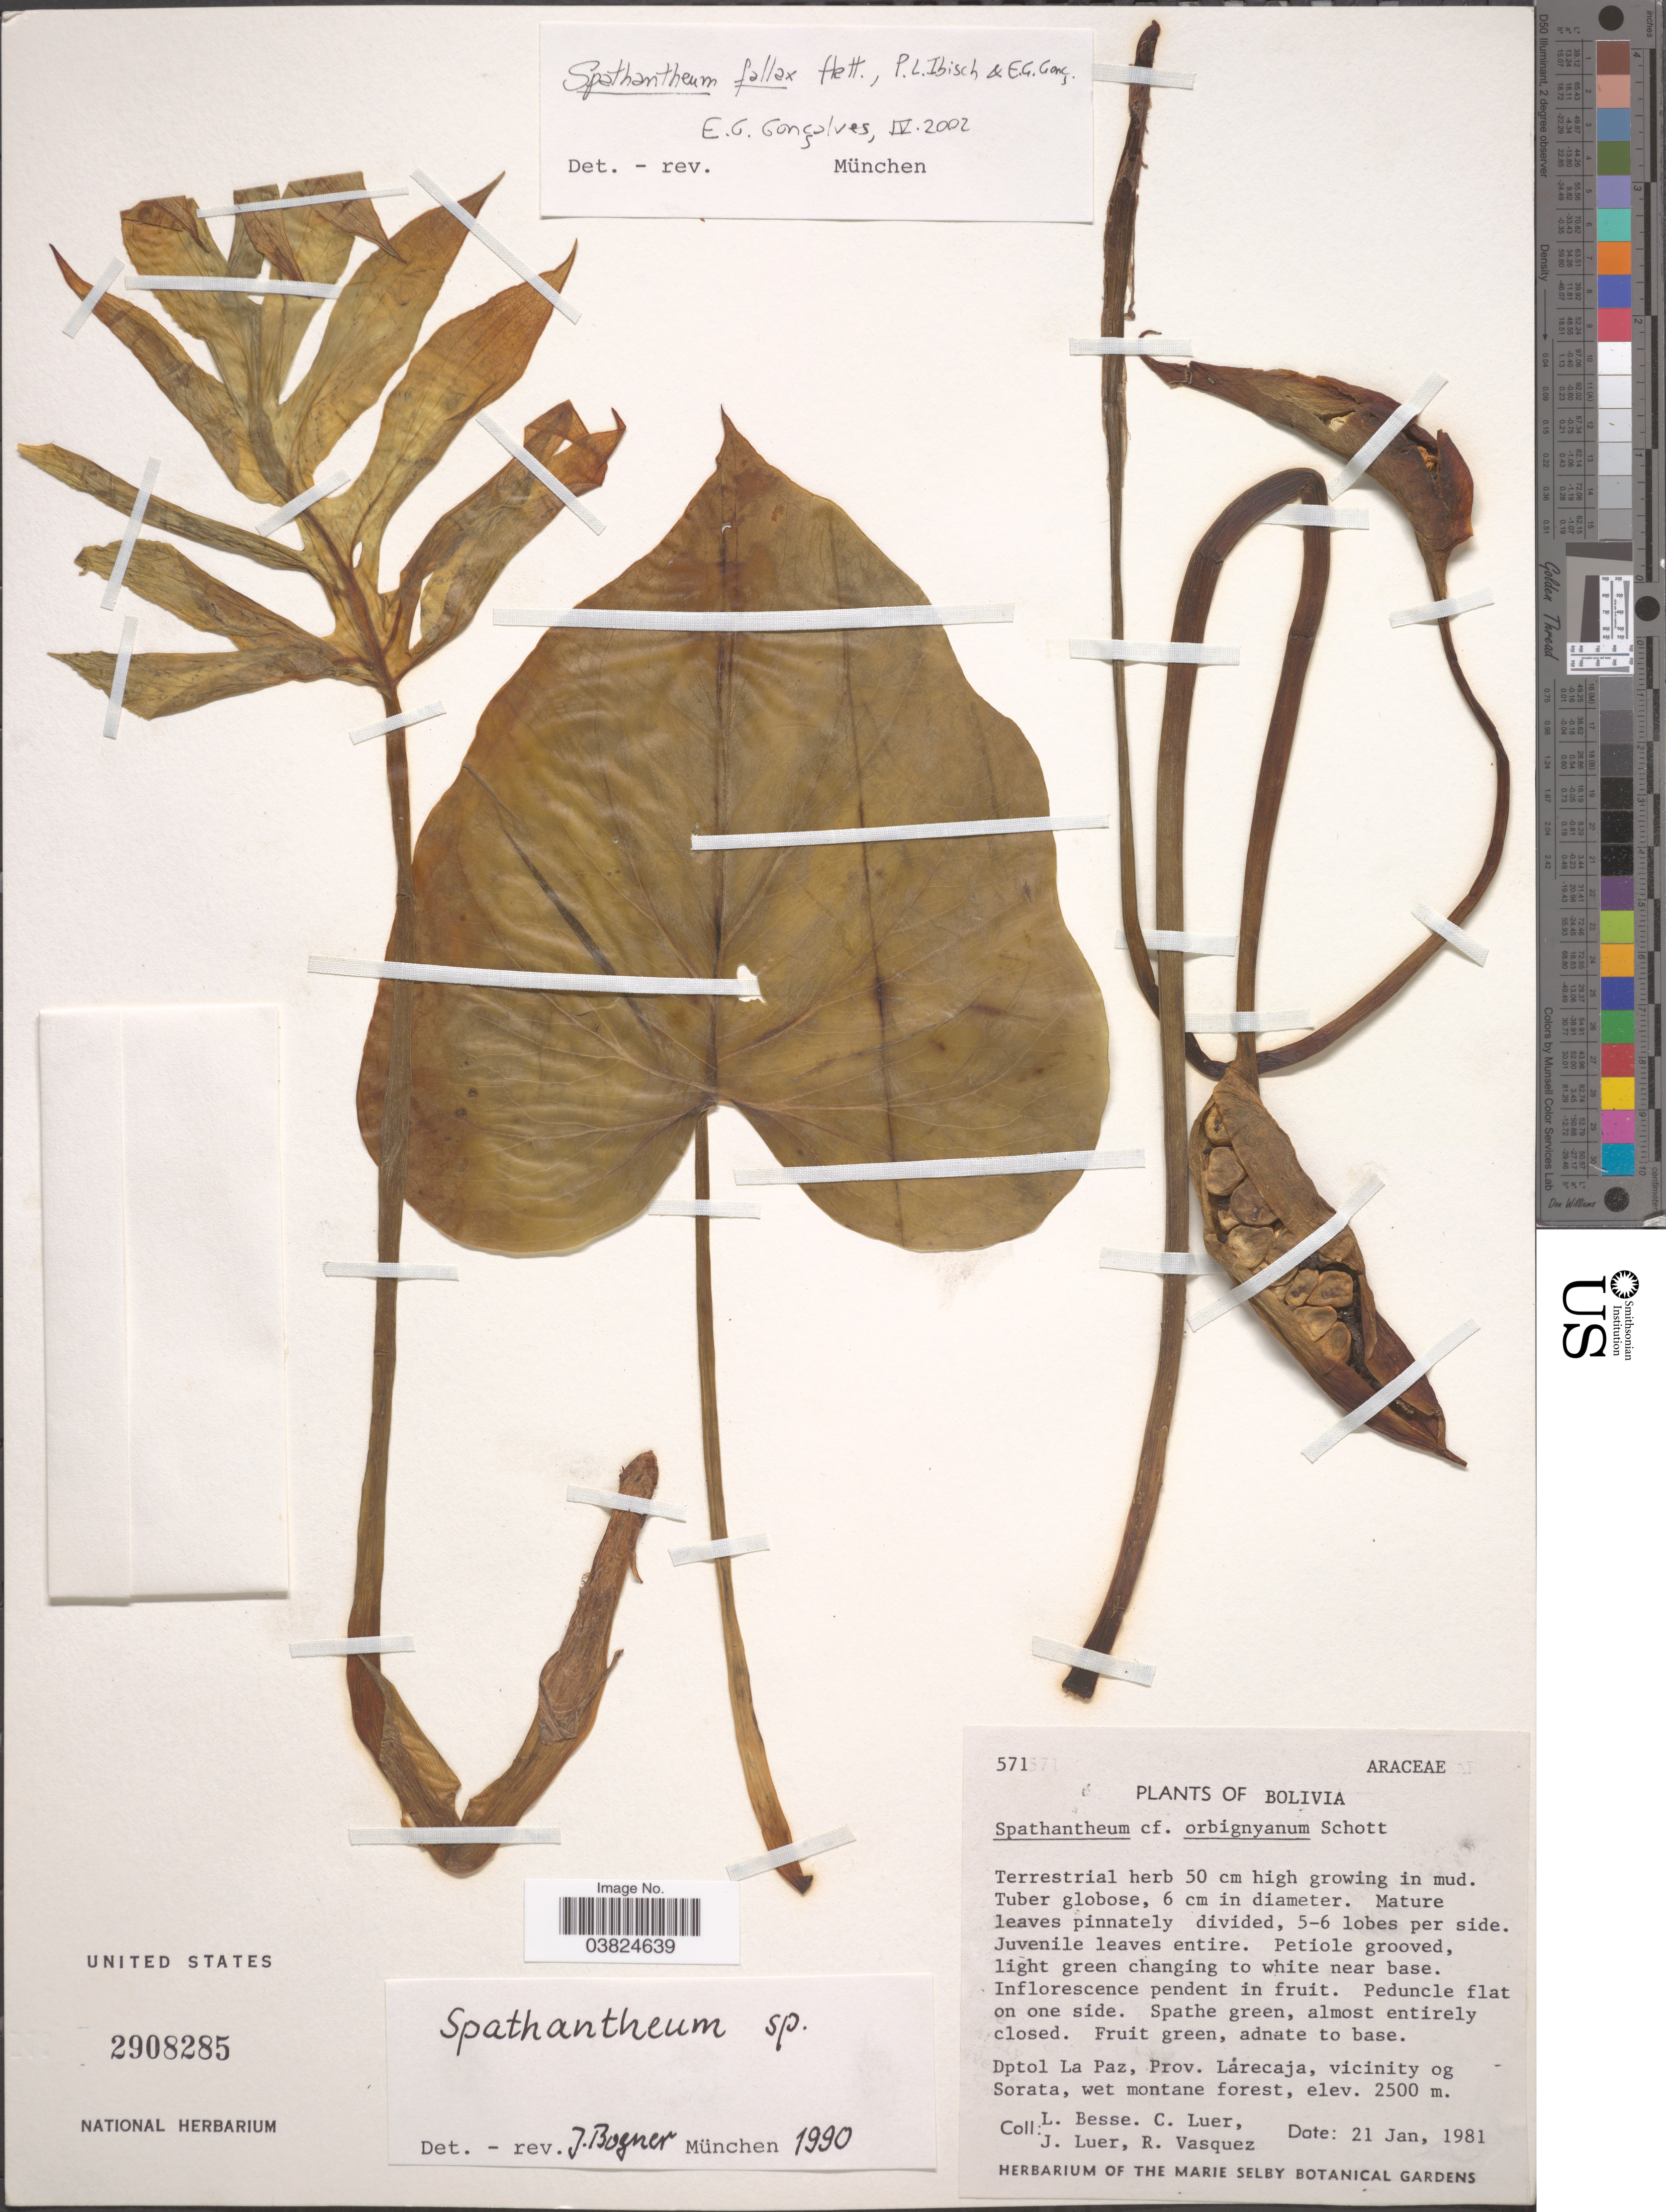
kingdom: Plantae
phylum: Tracheophyta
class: Liliopsida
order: Alismatales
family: Araceae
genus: Spathantheum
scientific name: Spathantheum fallax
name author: Hett. et al.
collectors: L. Besse, C. Luer, J. P. Luer & R. Vasquez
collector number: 571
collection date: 1981-01-21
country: Bolivia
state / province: La Paz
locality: Dptol La Paz, Prov. Lárecaja, vicinity og Sorata.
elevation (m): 2500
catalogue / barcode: US 2908285